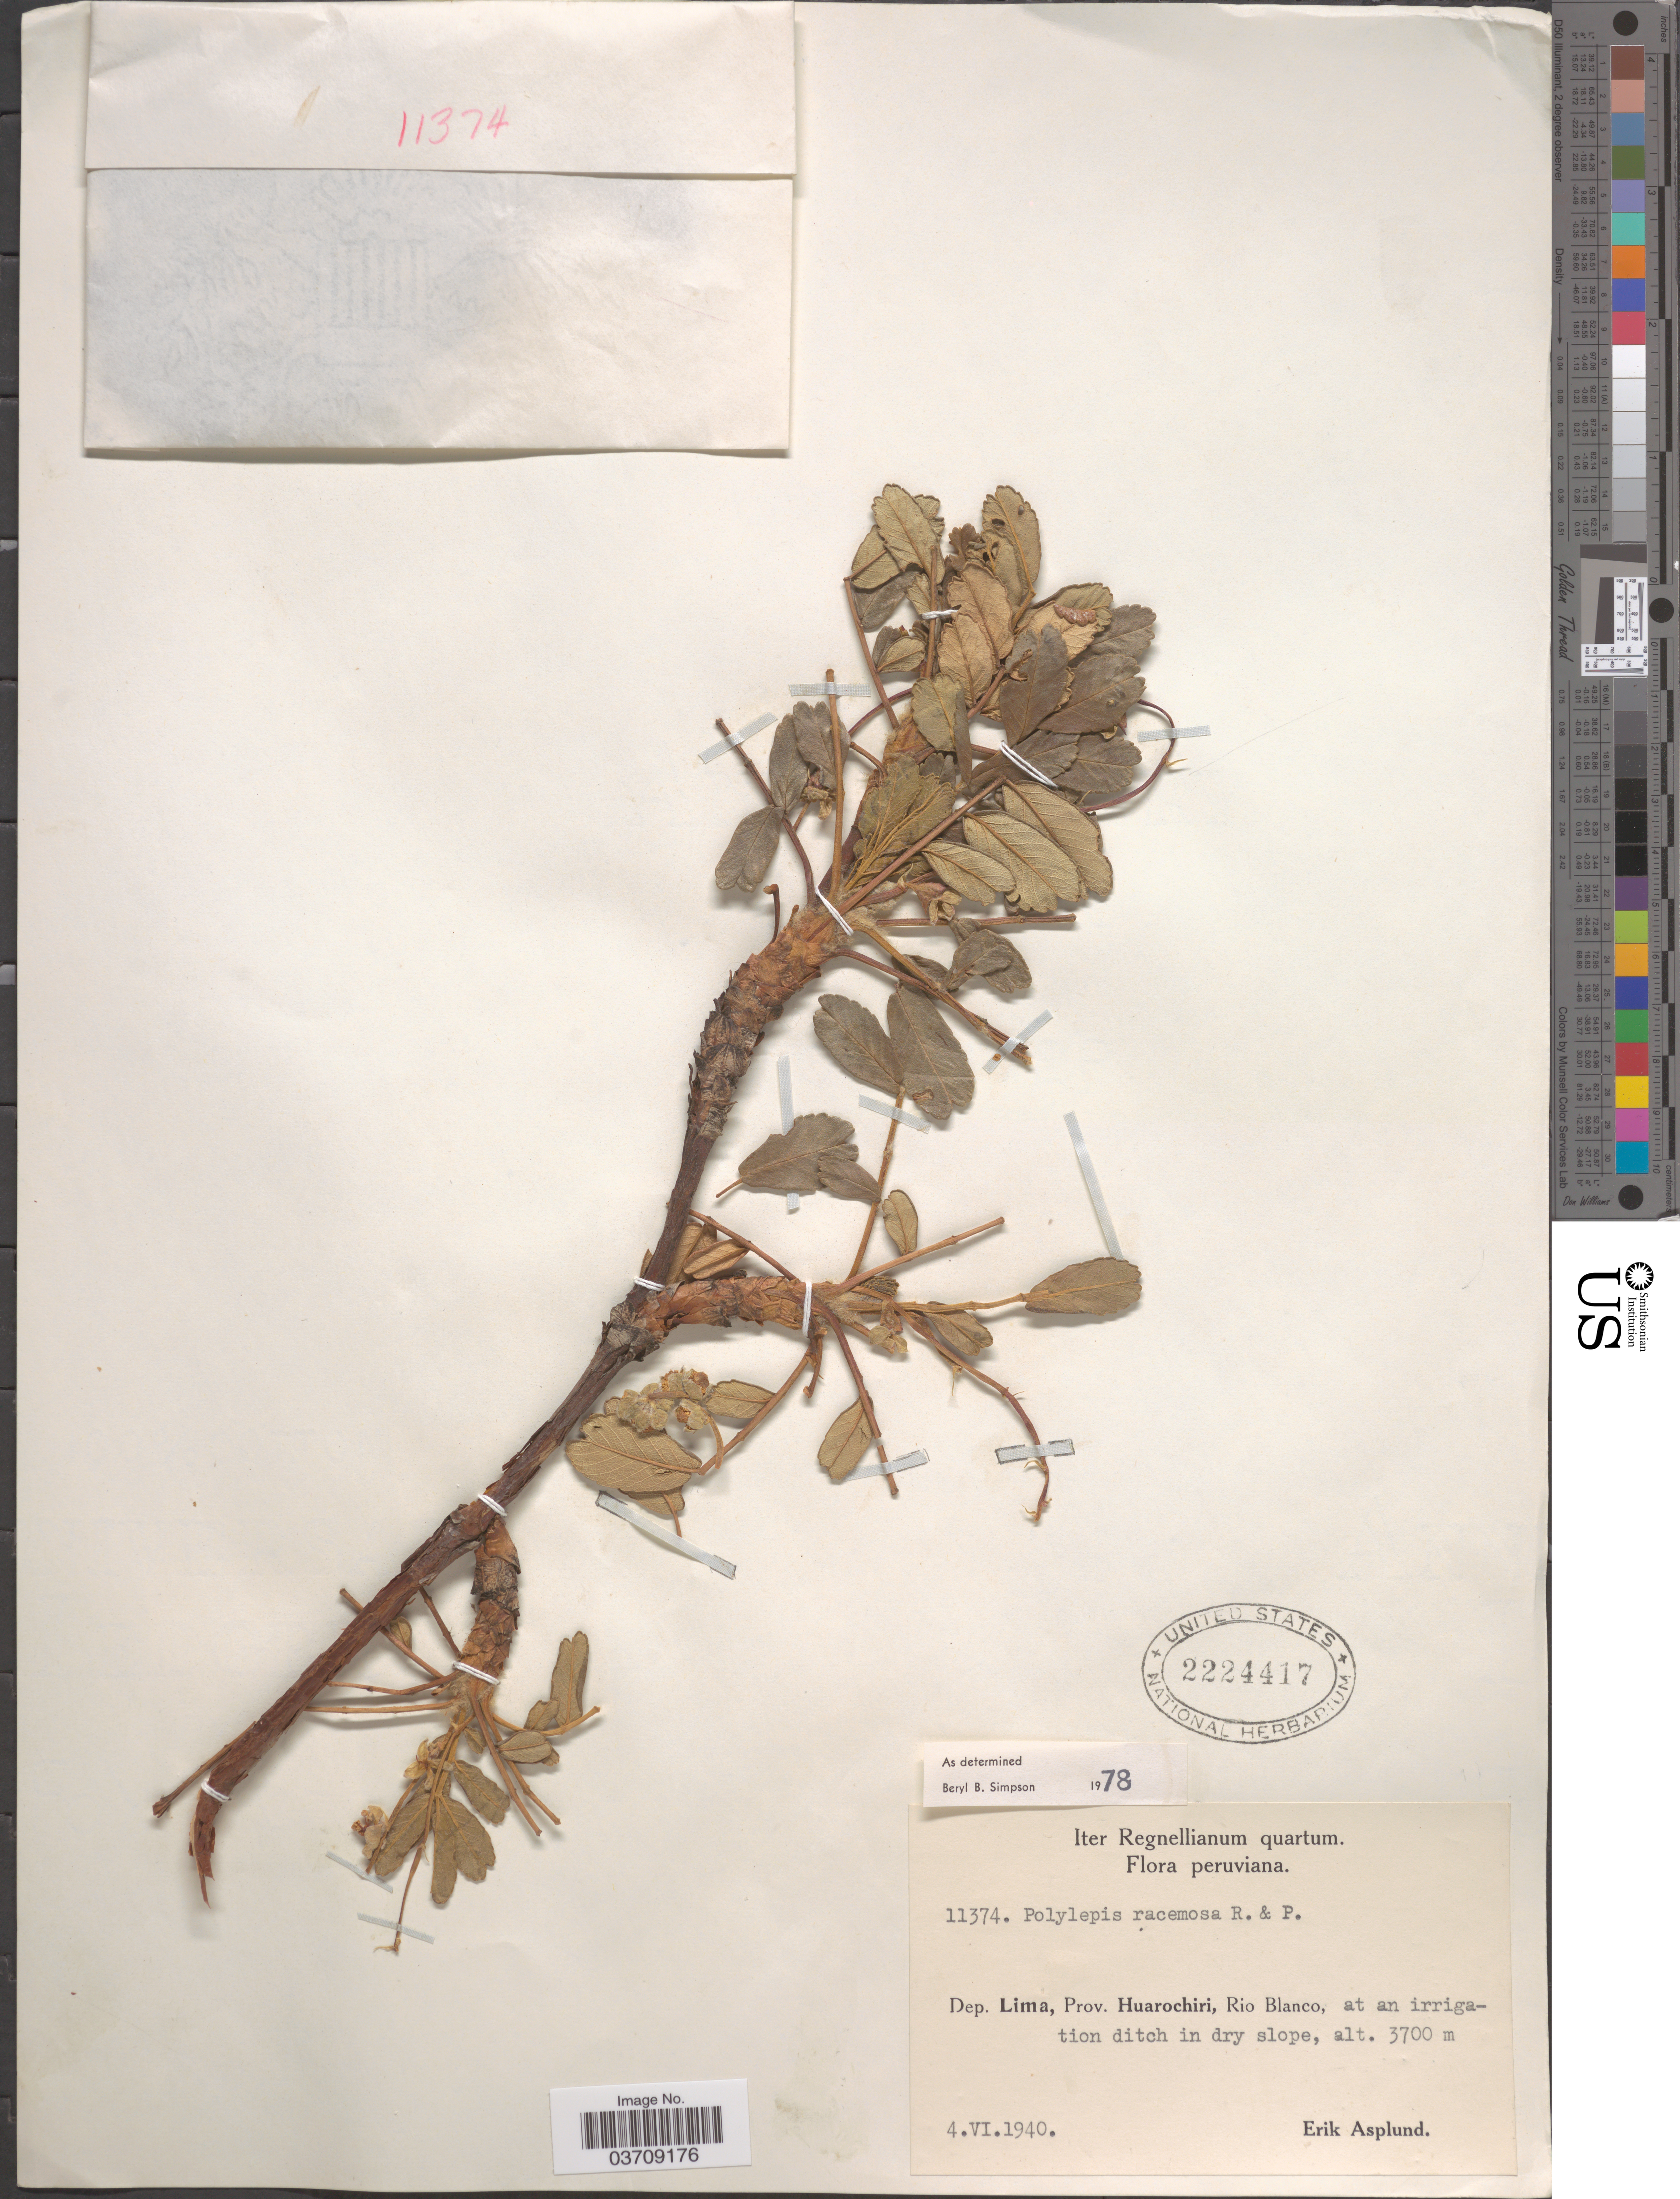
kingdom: Plantae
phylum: Tracheophyta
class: Magnoliopsida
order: Rosales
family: Rosaceae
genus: Polylepis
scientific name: Polylepis racemosa subsp. racemosa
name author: Ruiz & Pav.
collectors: E. Asplund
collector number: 11374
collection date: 1940-06-04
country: Peru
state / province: Lima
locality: Dep. Lima, Prov. Huarochiri, Rio Blanco.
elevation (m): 3700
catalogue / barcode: US 2224417